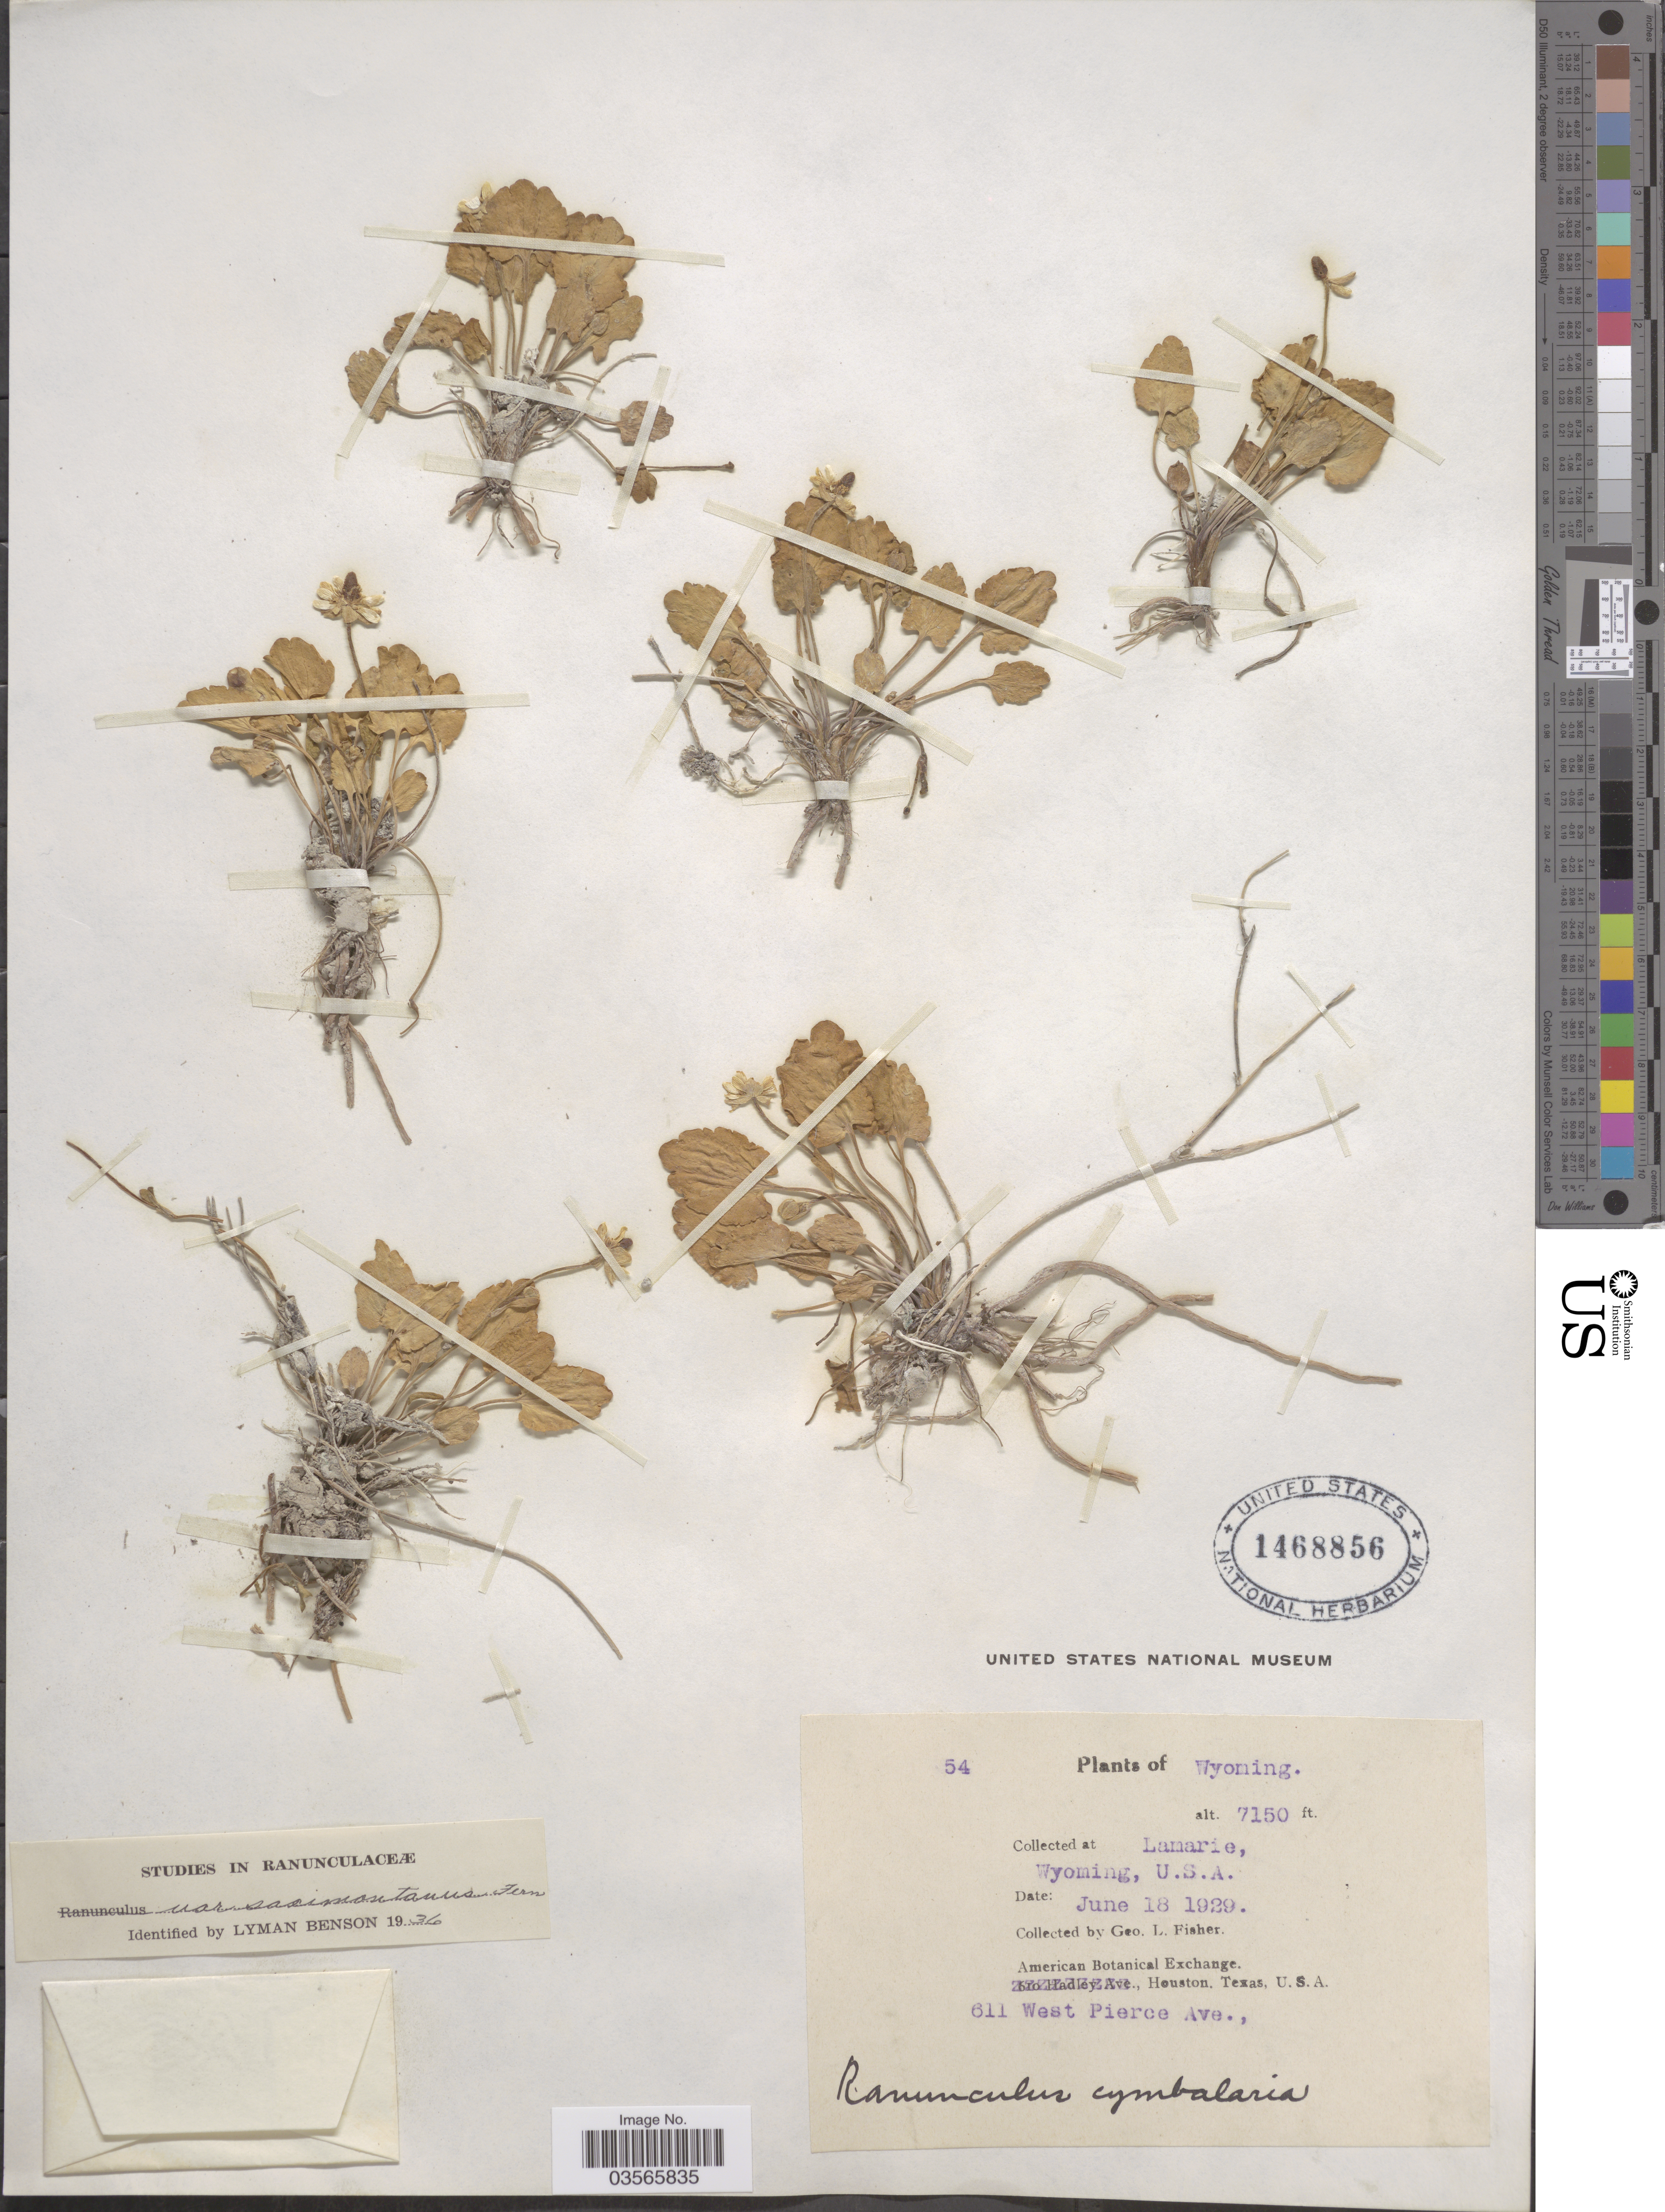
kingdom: Plantae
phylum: Tracheophyta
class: Magnoliopsida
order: Ranunculales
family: Ranunculaceae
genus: Halerpestes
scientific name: Halerpestes cymbalaria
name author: (Pursh) Greene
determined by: Strong, M. T., (US), Smithsonian Institution - National Museum of Natural History (UNITED STATES)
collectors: G. L. Fisher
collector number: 54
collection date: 1929-06-18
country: United States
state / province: Wyoming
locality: Lamarie.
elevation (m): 2179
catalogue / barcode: US 1468856